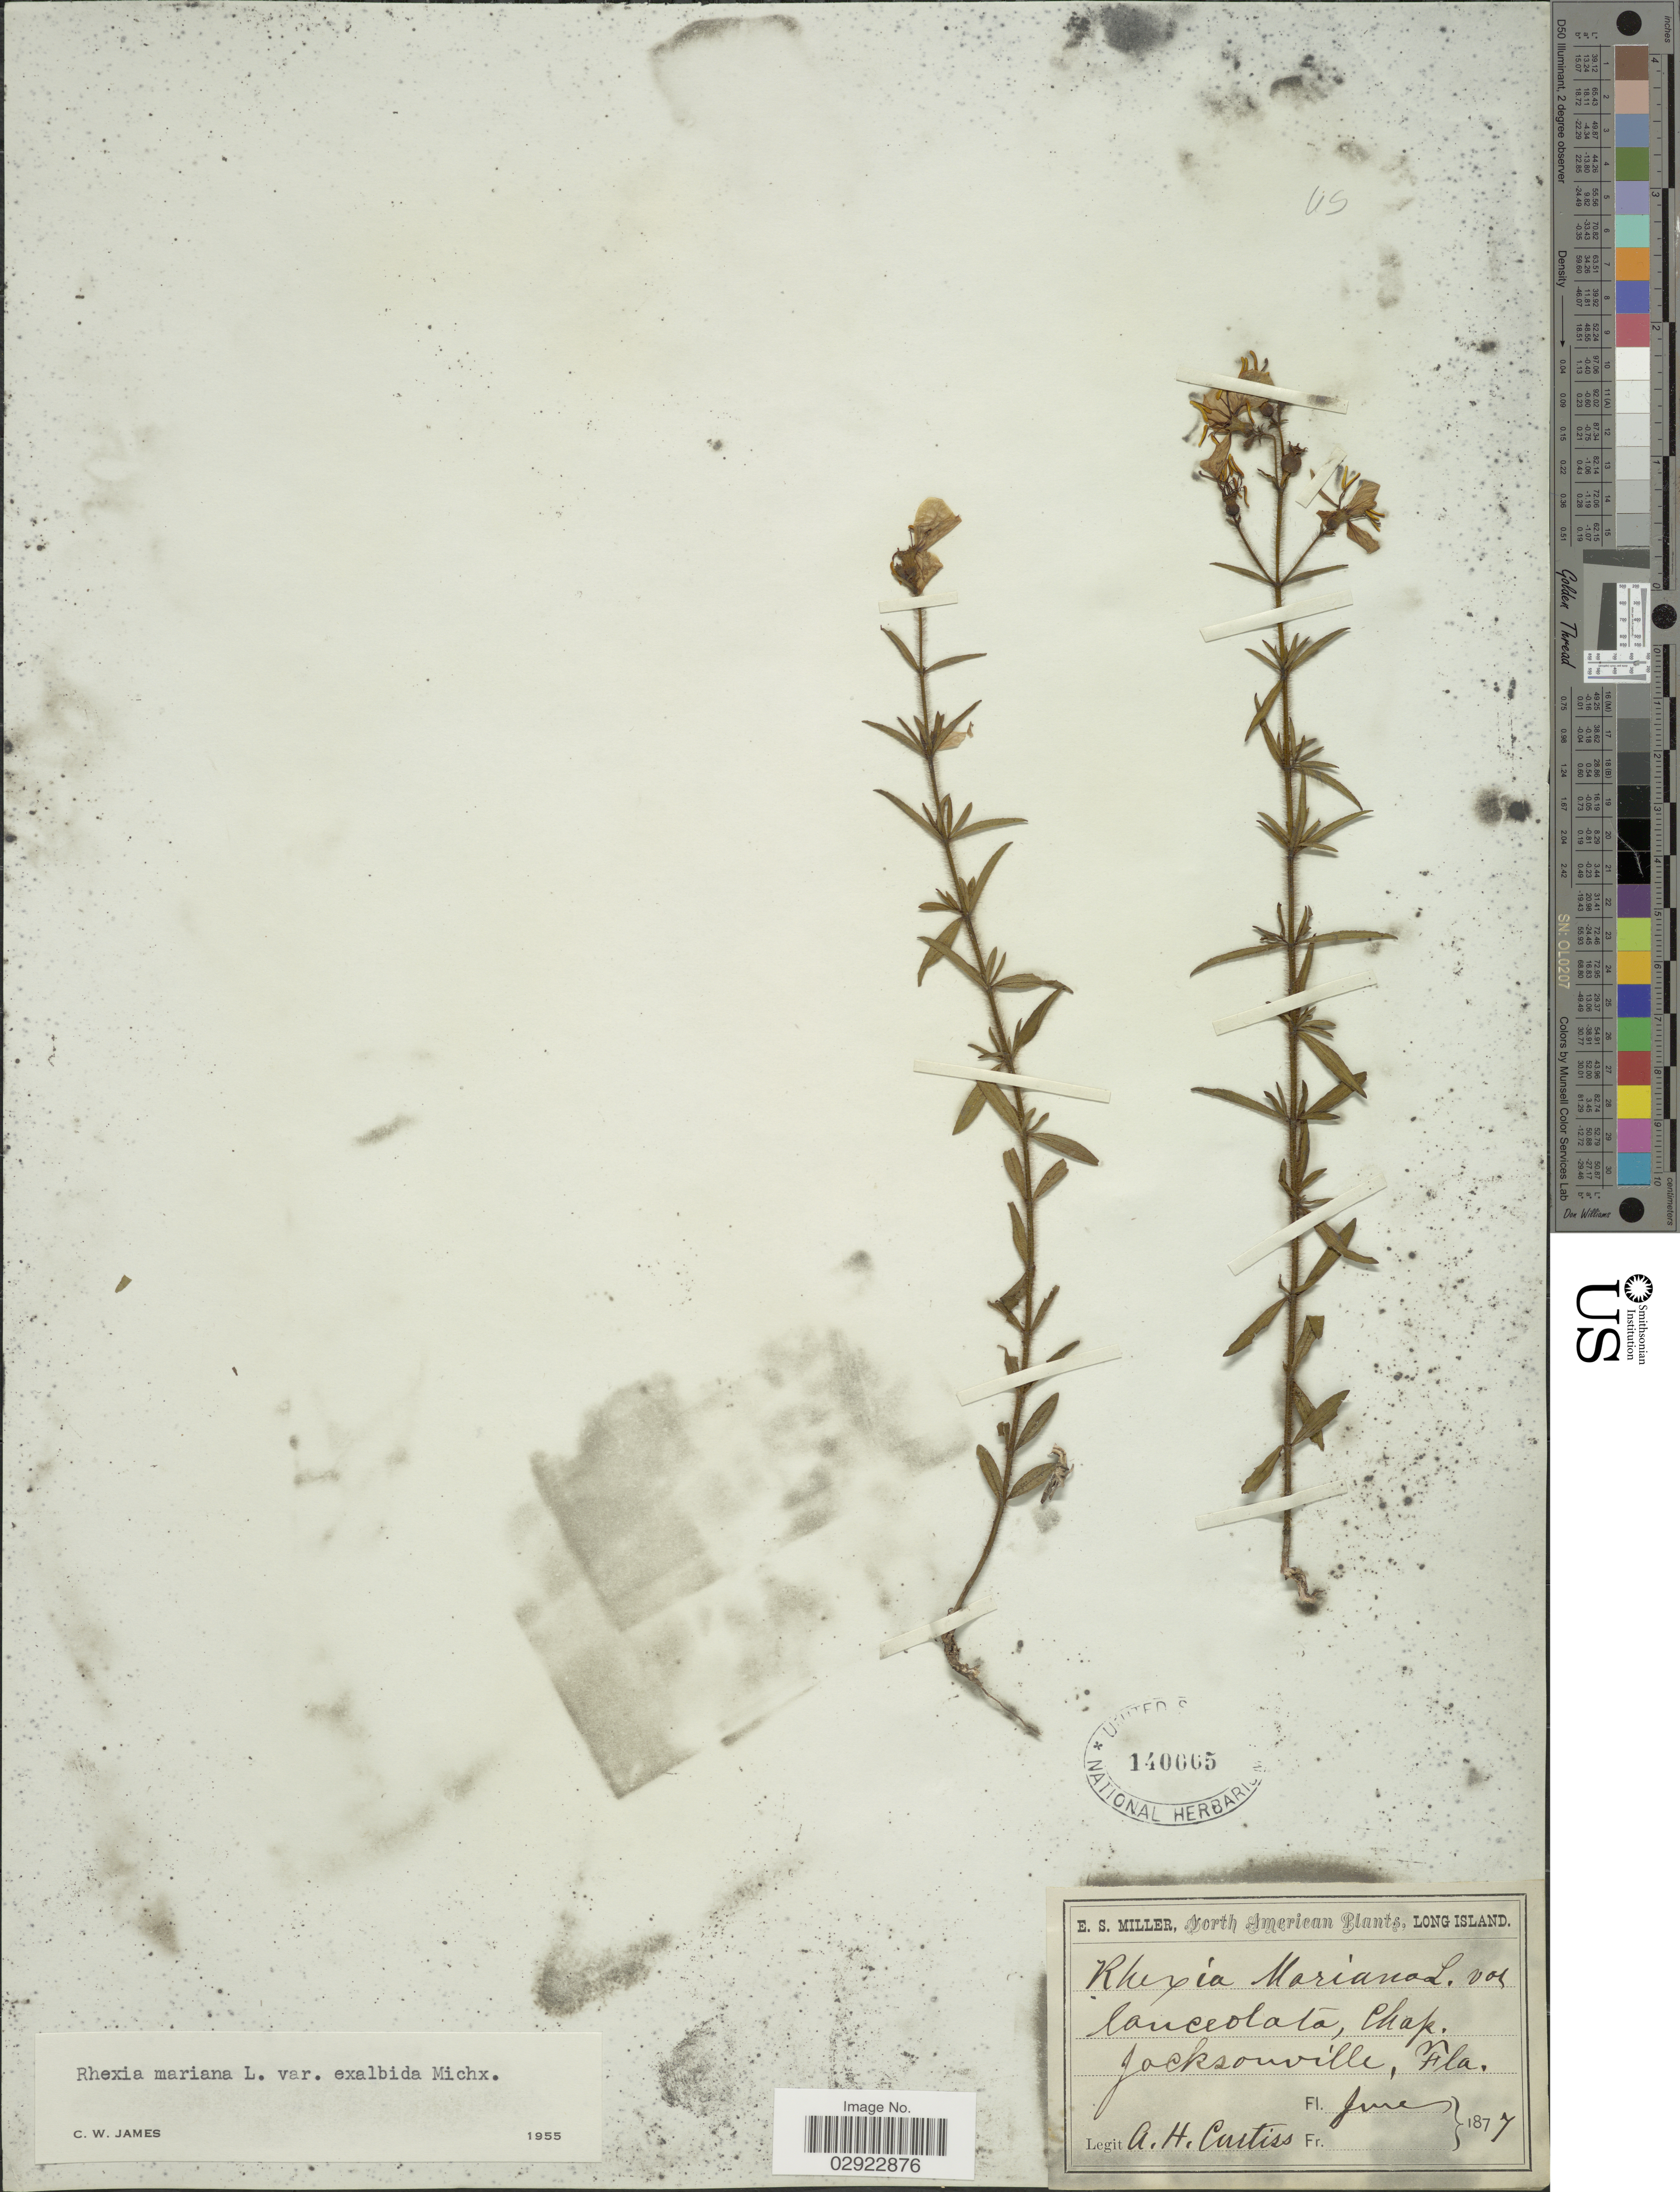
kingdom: Plantae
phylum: Tracheophyta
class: Magnoliopsida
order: Myrtales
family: Melastomataceae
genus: Rhexia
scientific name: Rhexia mariana var. exalbida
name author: Michx.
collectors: A. H. Curtiss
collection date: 1877-06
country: United States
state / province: Florida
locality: Jacksonville, Fla.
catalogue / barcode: US 140065